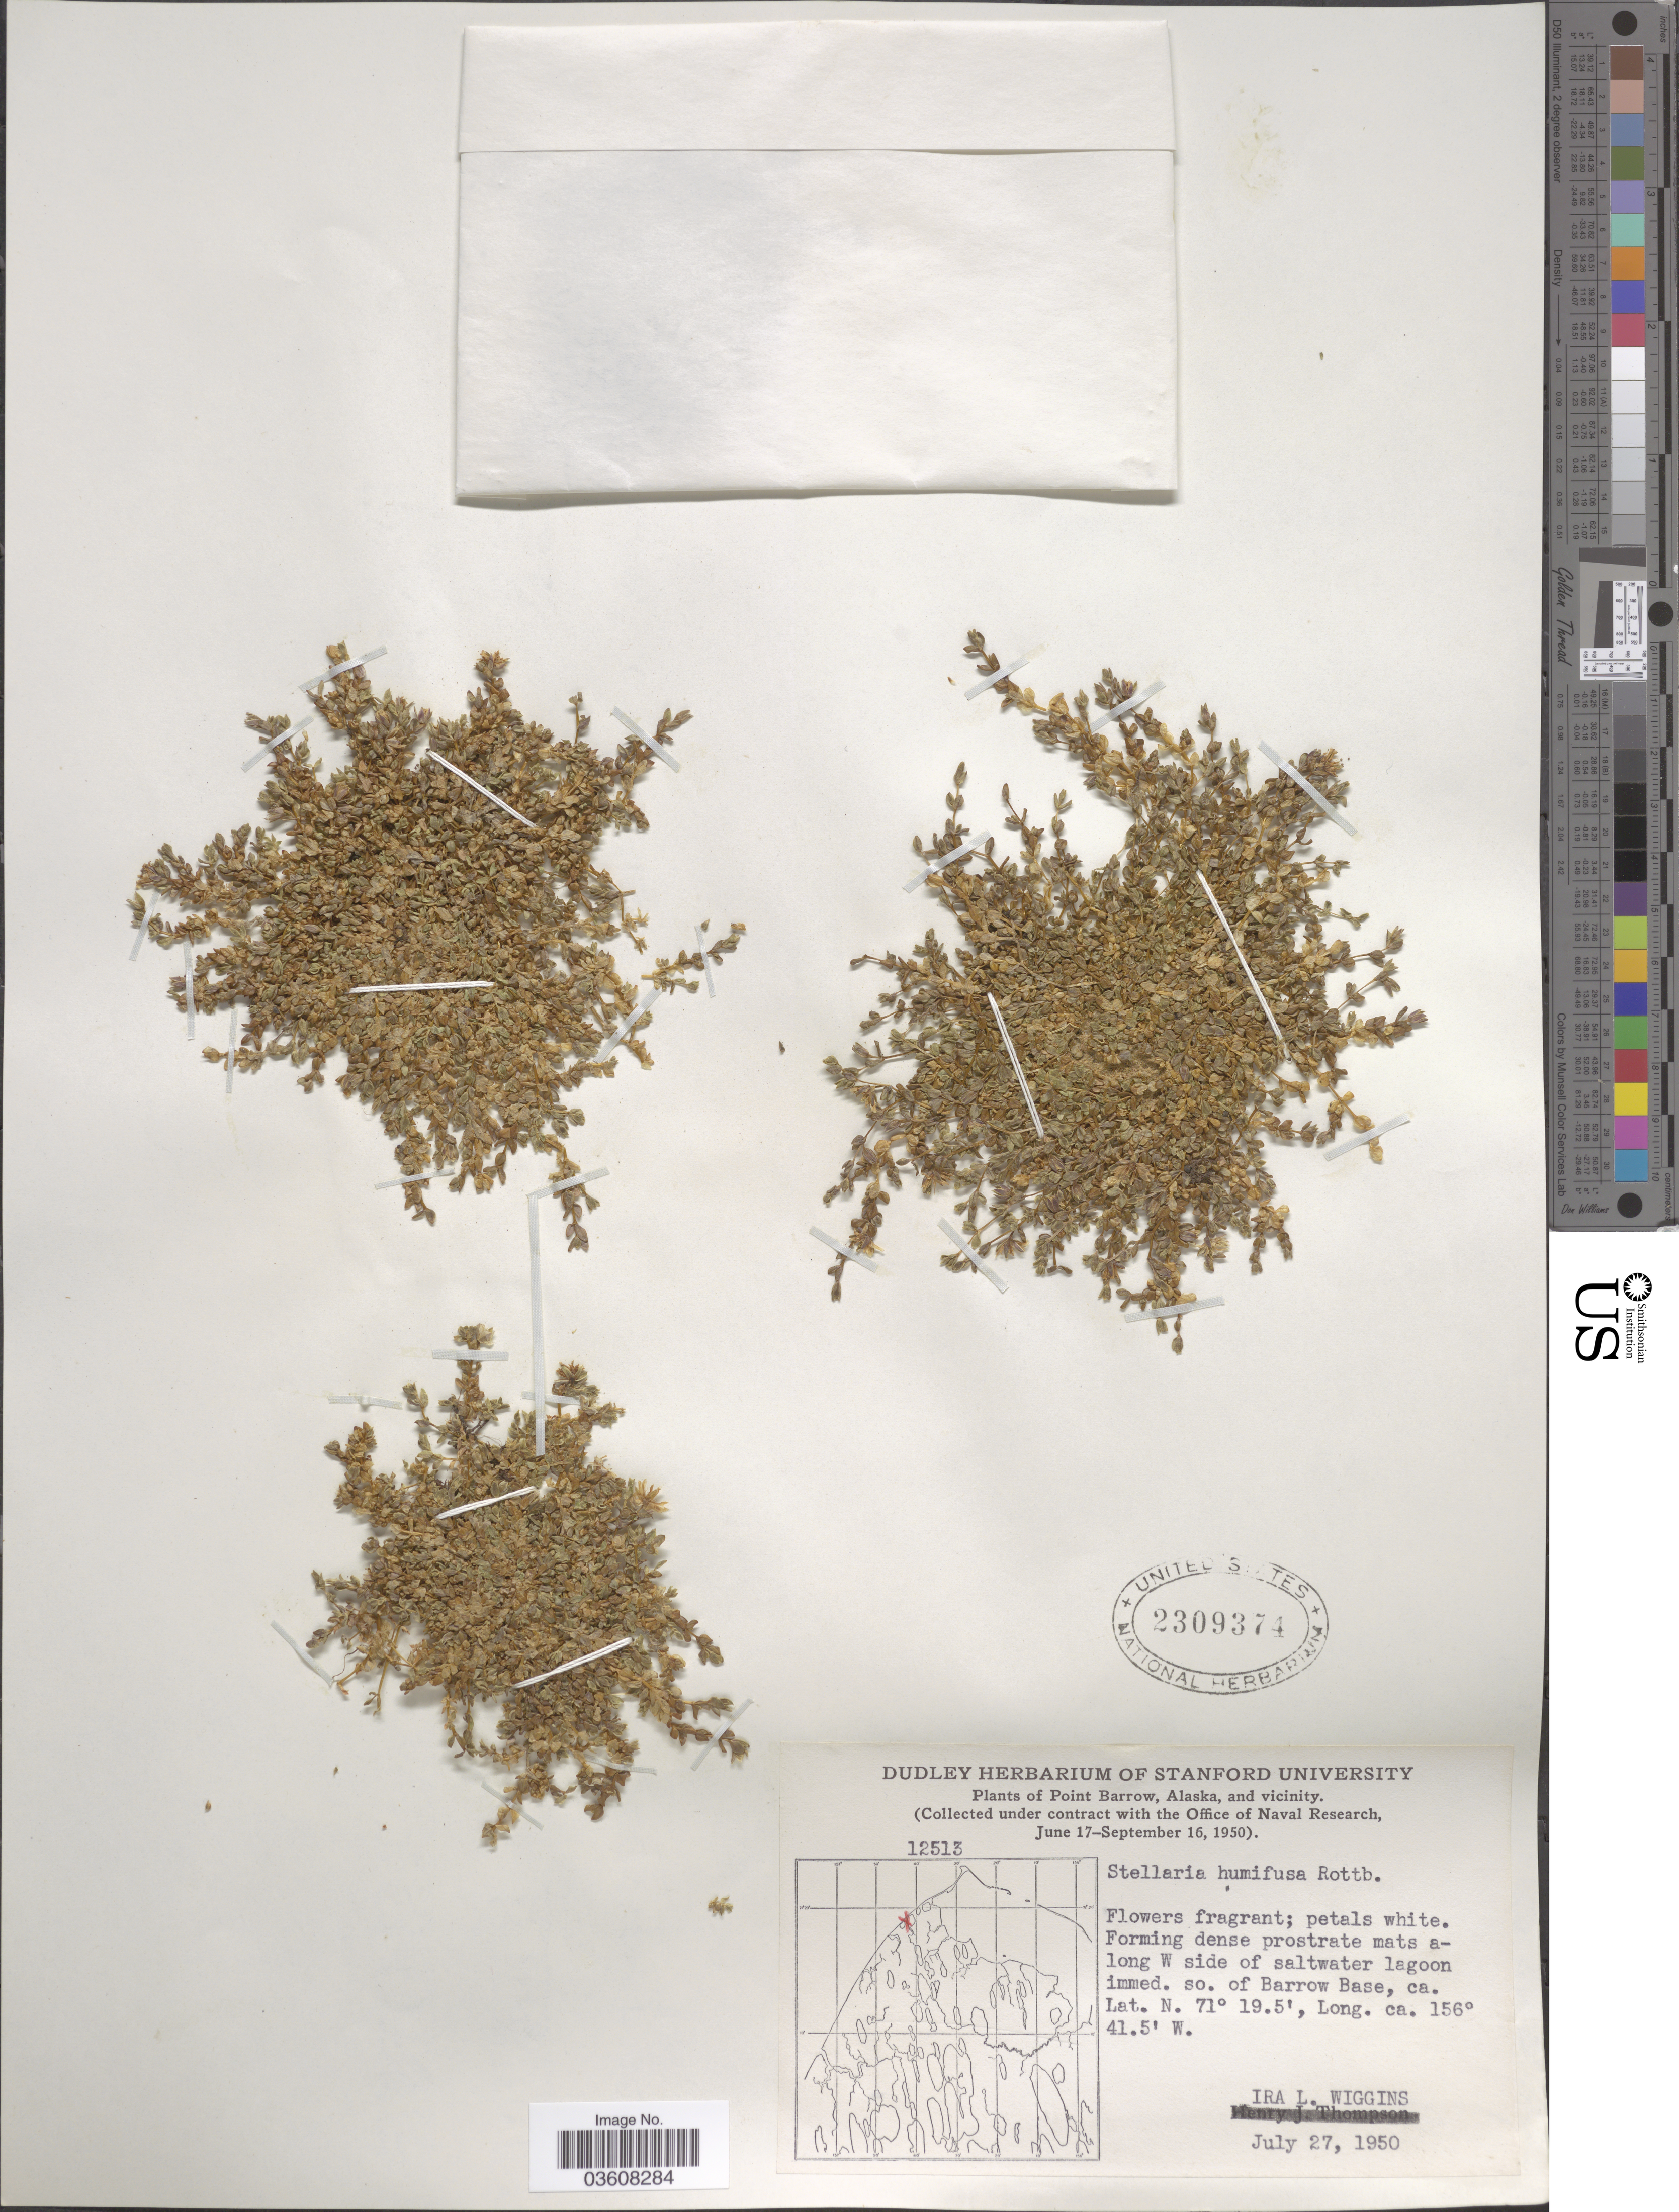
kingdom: Plantae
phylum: Tracheophyta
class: Magnoliopsida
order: Caryophyllales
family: Caryophyllaceae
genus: Stellaria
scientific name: Stellaria humifusa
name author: Rottb.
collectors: I. L. Wiggins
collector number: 12513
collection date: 1950-07-27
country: United States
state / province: Alaska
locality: Point Barrow, Alaska, and vicinity. Forming dense prostrate mats along W side of saltwater lagoon immed. so. of Barrow Base.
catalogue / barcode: US 2309374